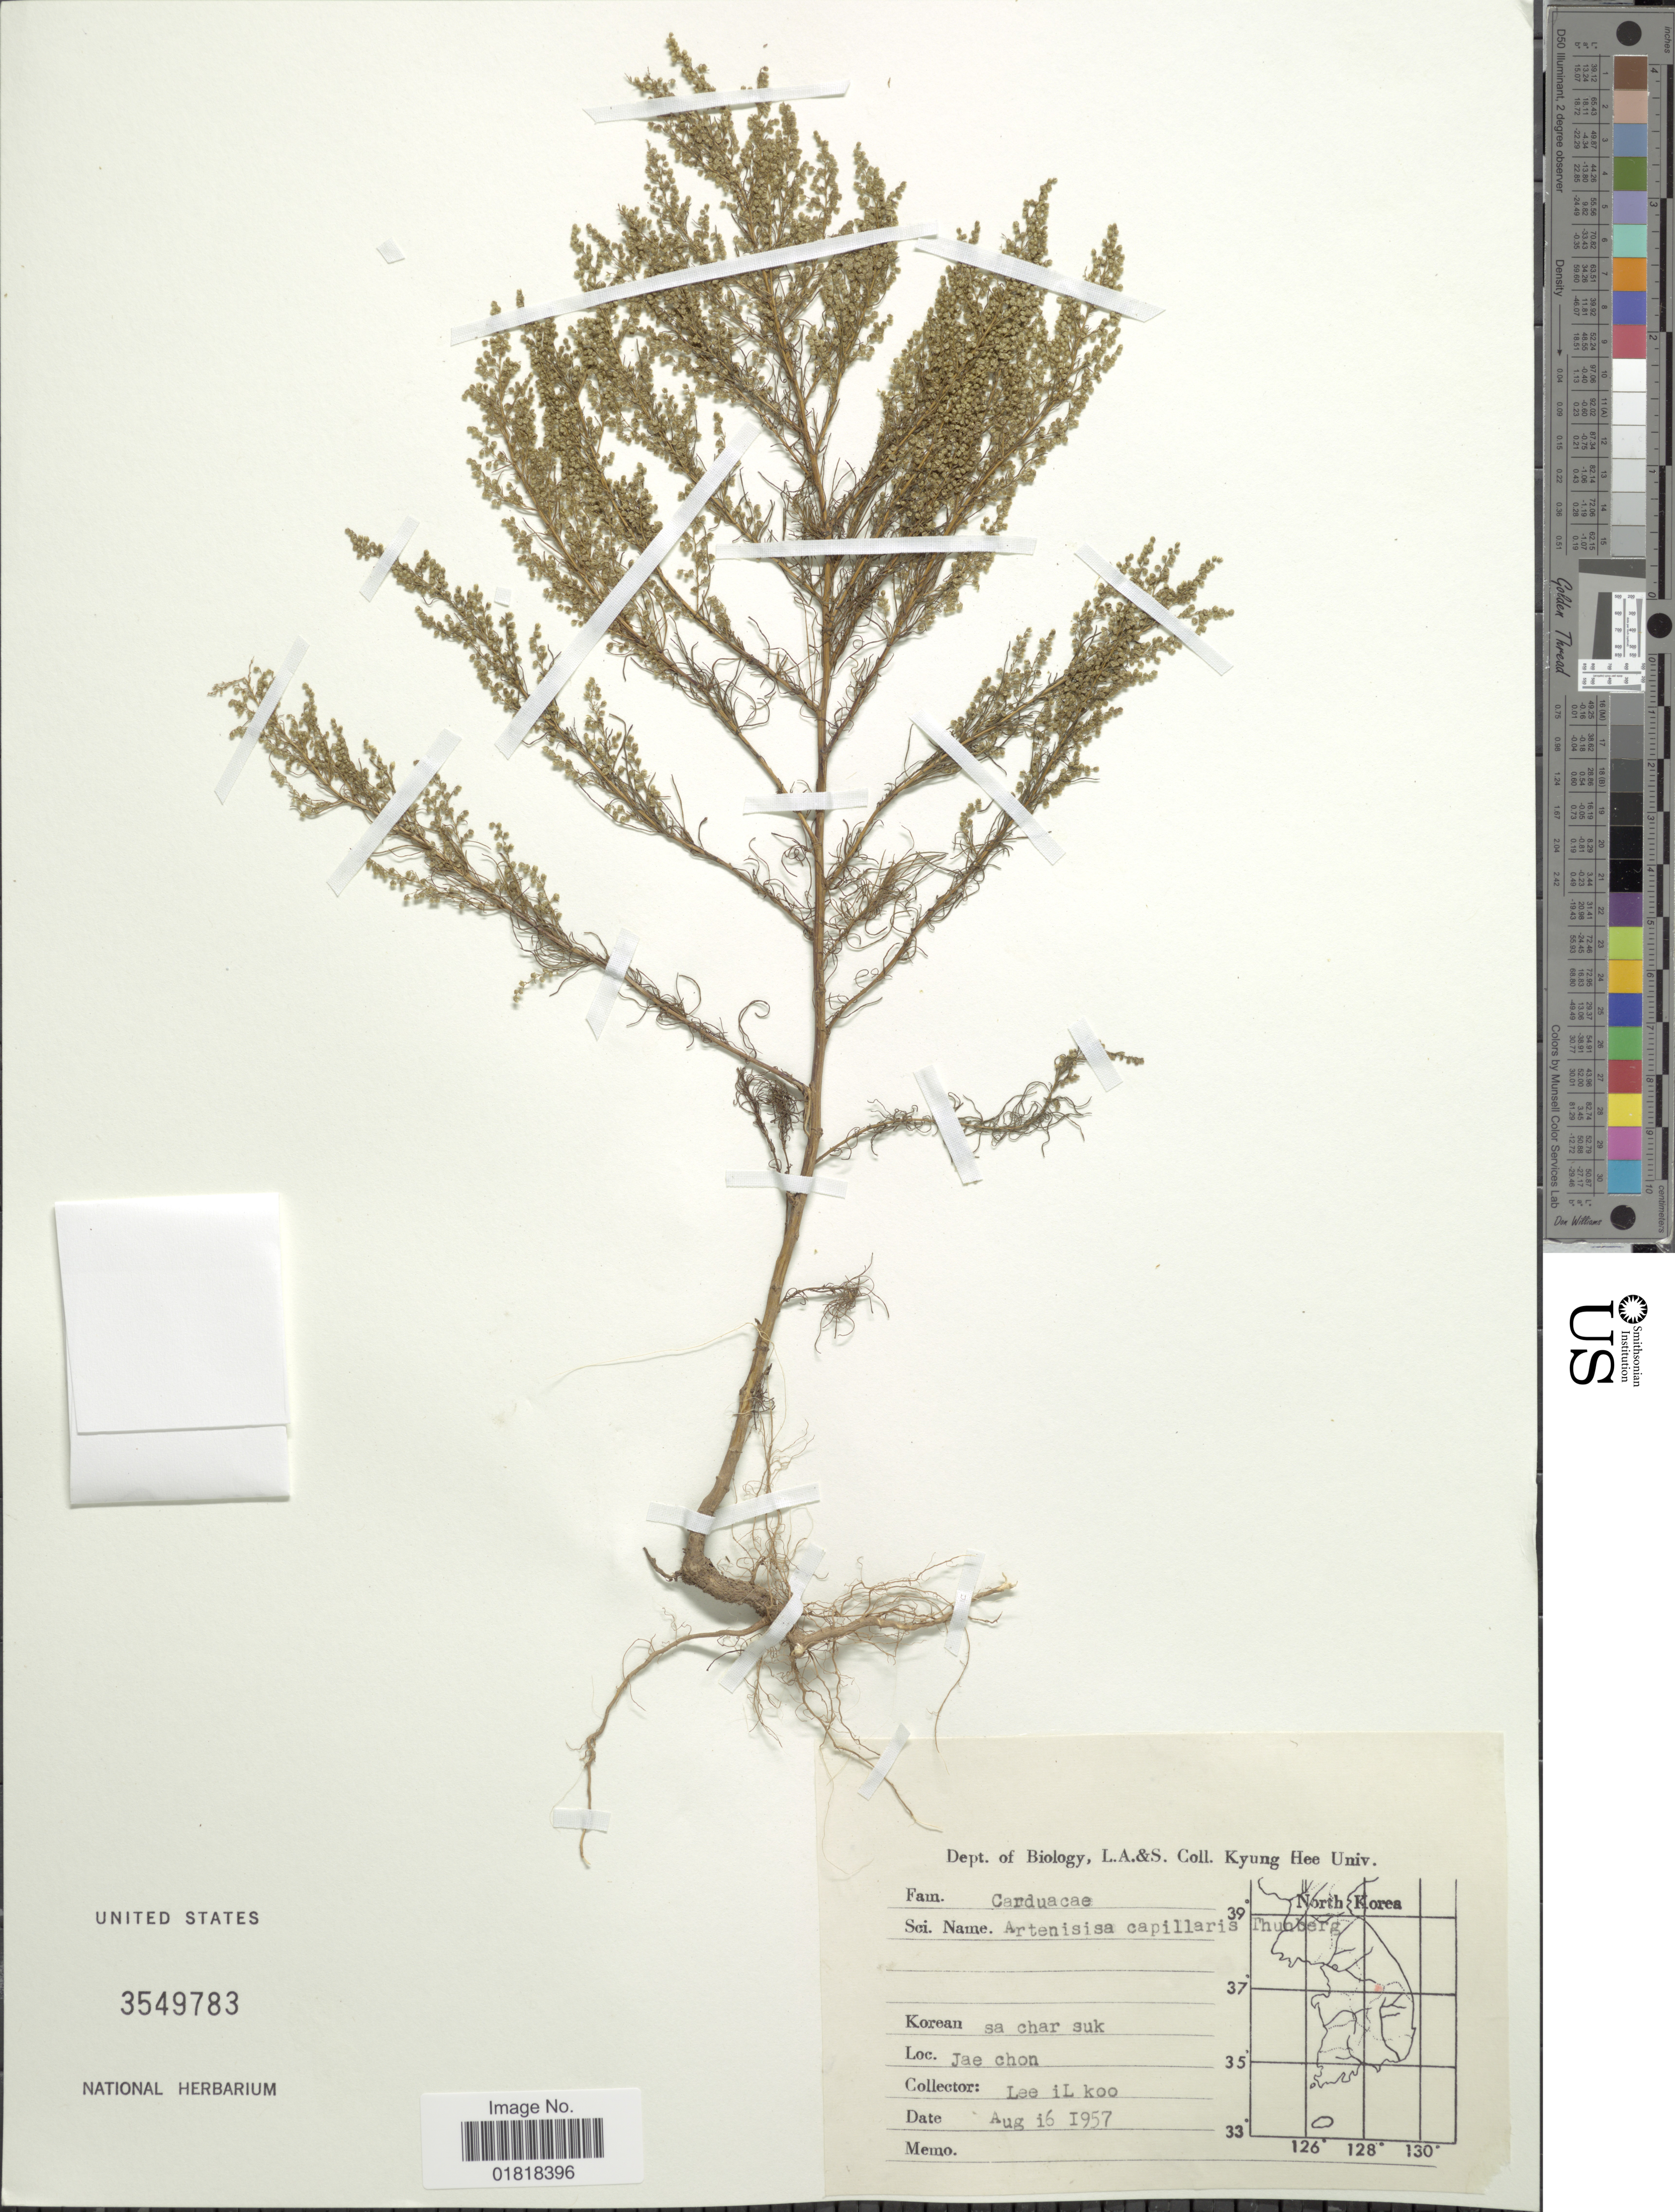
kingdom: Plantae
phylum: Tracheophyta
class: Magnoliopsida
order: Asterales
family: Asteraceae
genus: Artemisia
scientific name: Artemisia capillaris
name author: Thunb.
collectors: I. Lee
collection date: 1957-08-16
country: South Korea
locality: Jae chon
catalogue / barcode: US 3549783